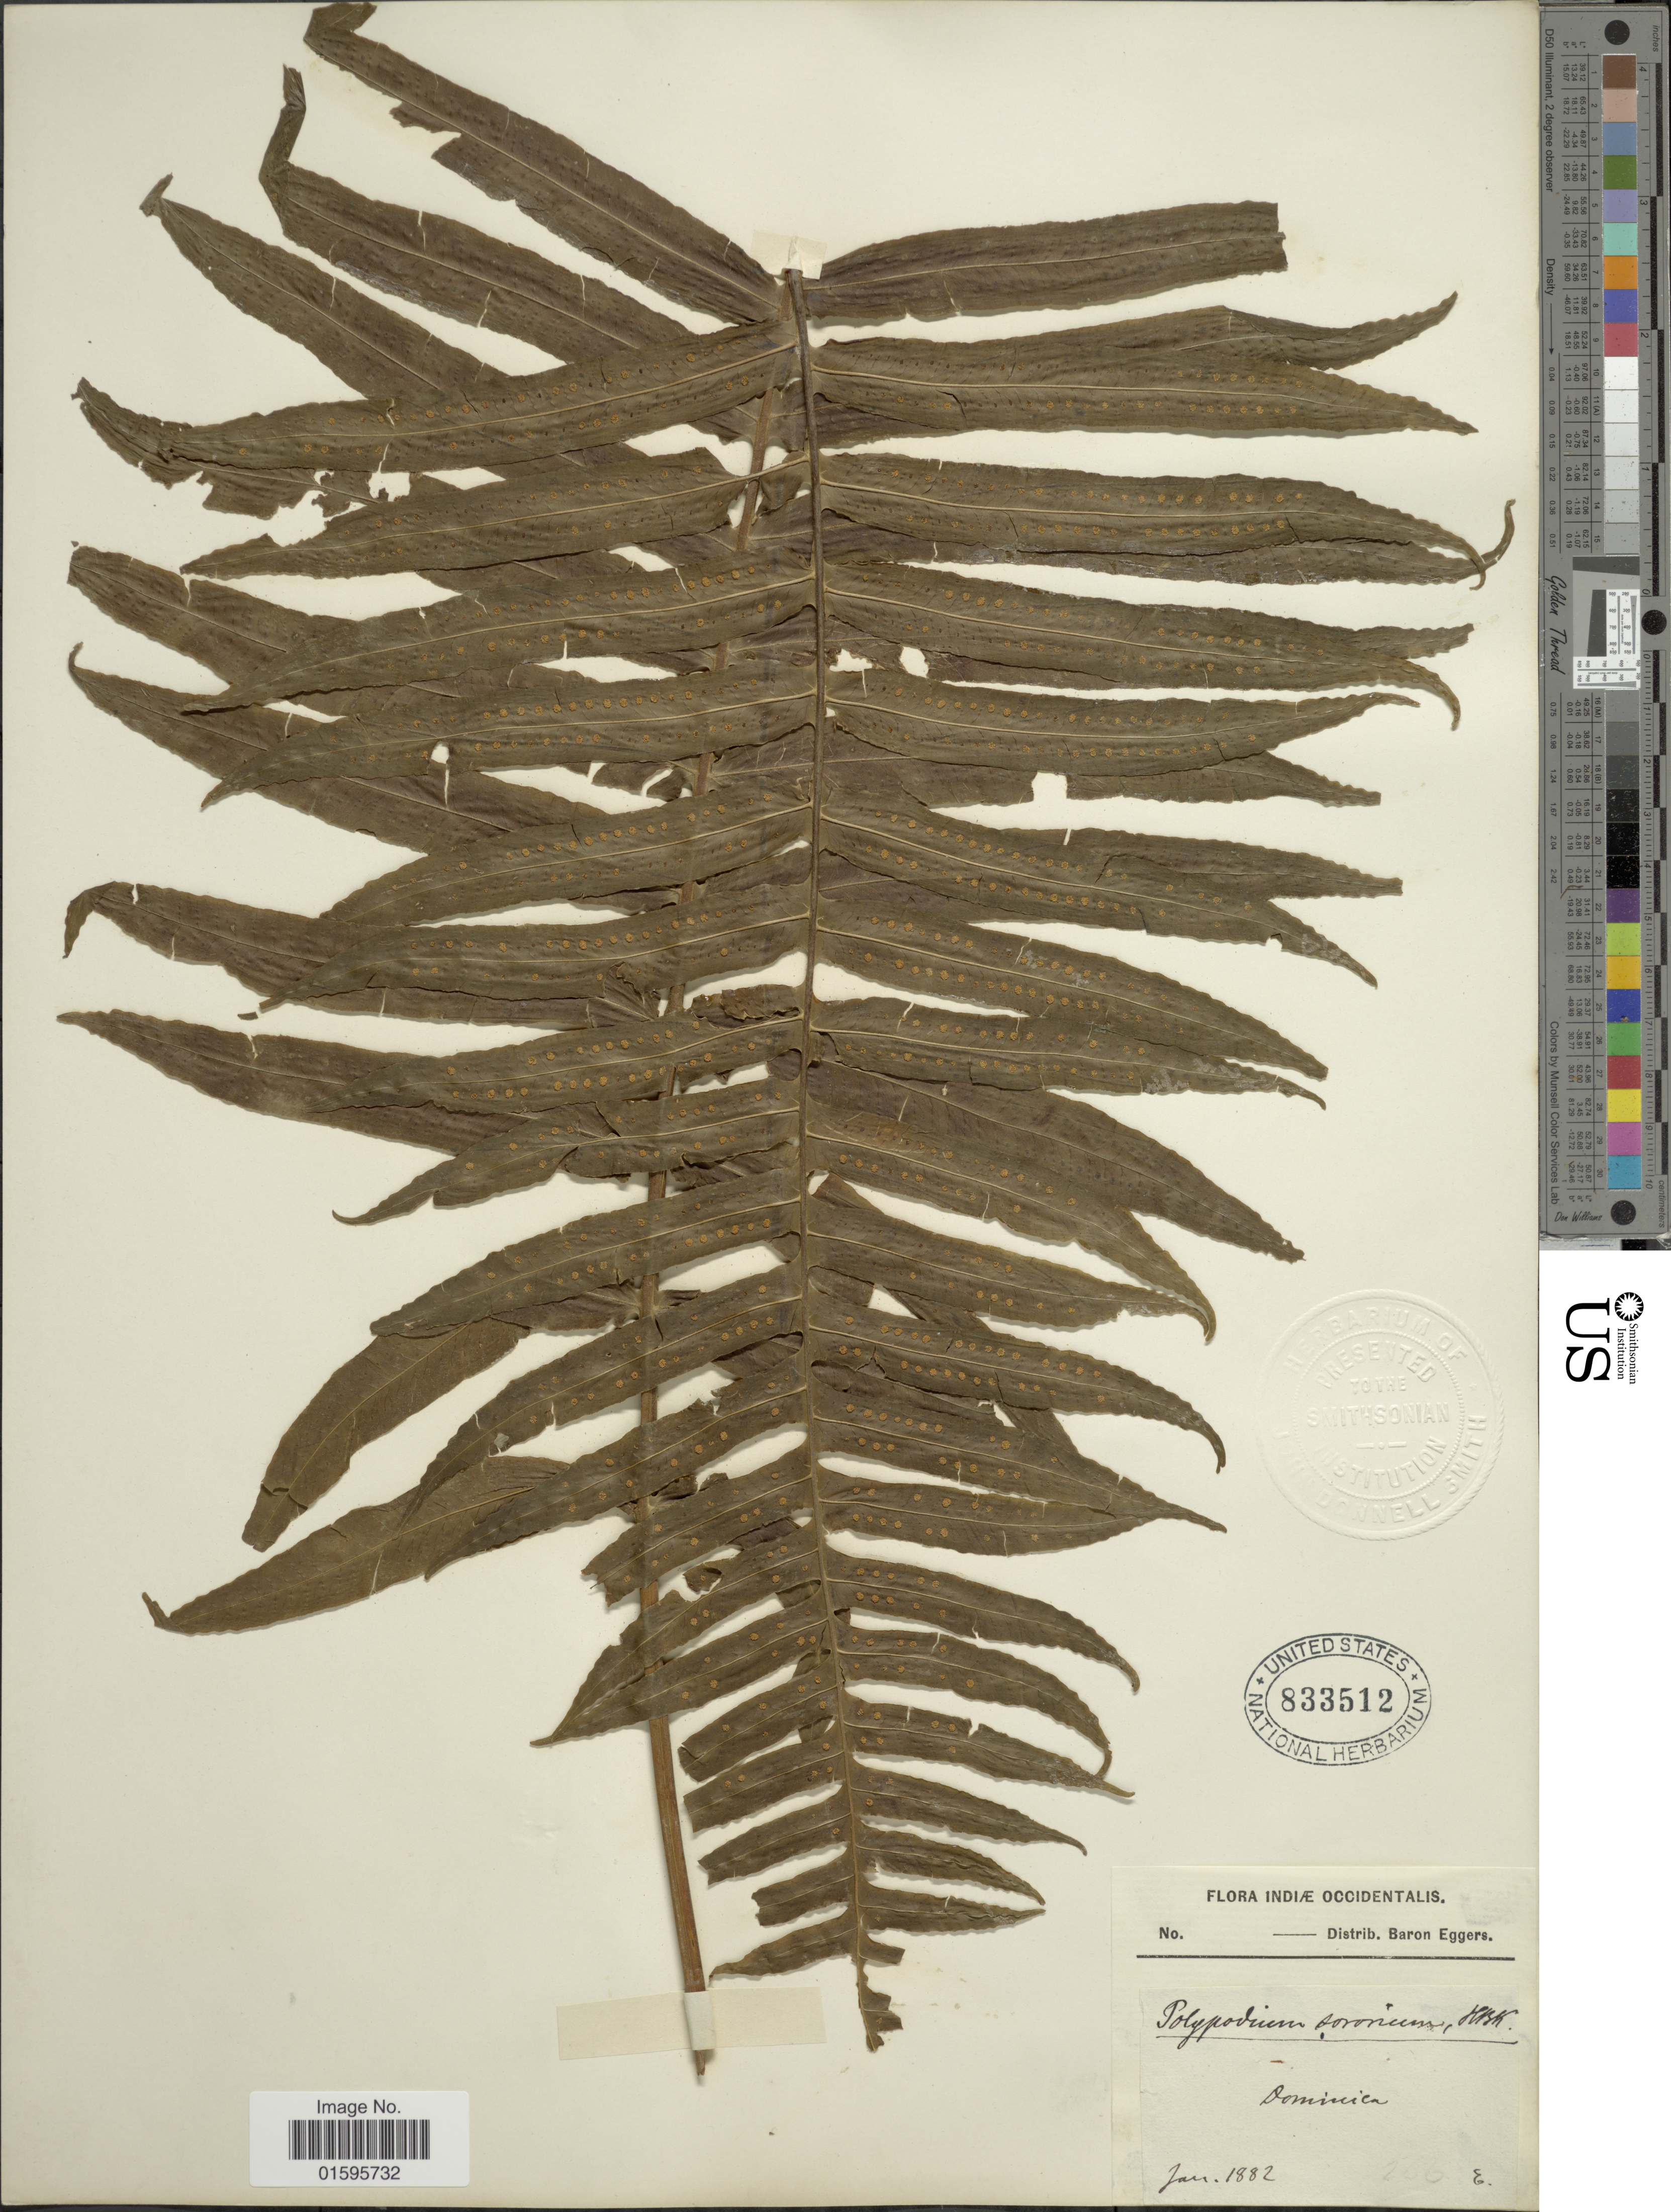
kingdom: Plantae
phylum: Tracheophyta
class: Polypodiopsida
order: Polypodiales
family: Polypodiaceae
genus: Polypodium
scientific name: Polypodium dulce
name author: Poir.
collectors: B. Eggers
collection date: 1882-01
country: Dominica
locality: Indiae Occidentalis, Dominica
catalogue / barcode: US 833512